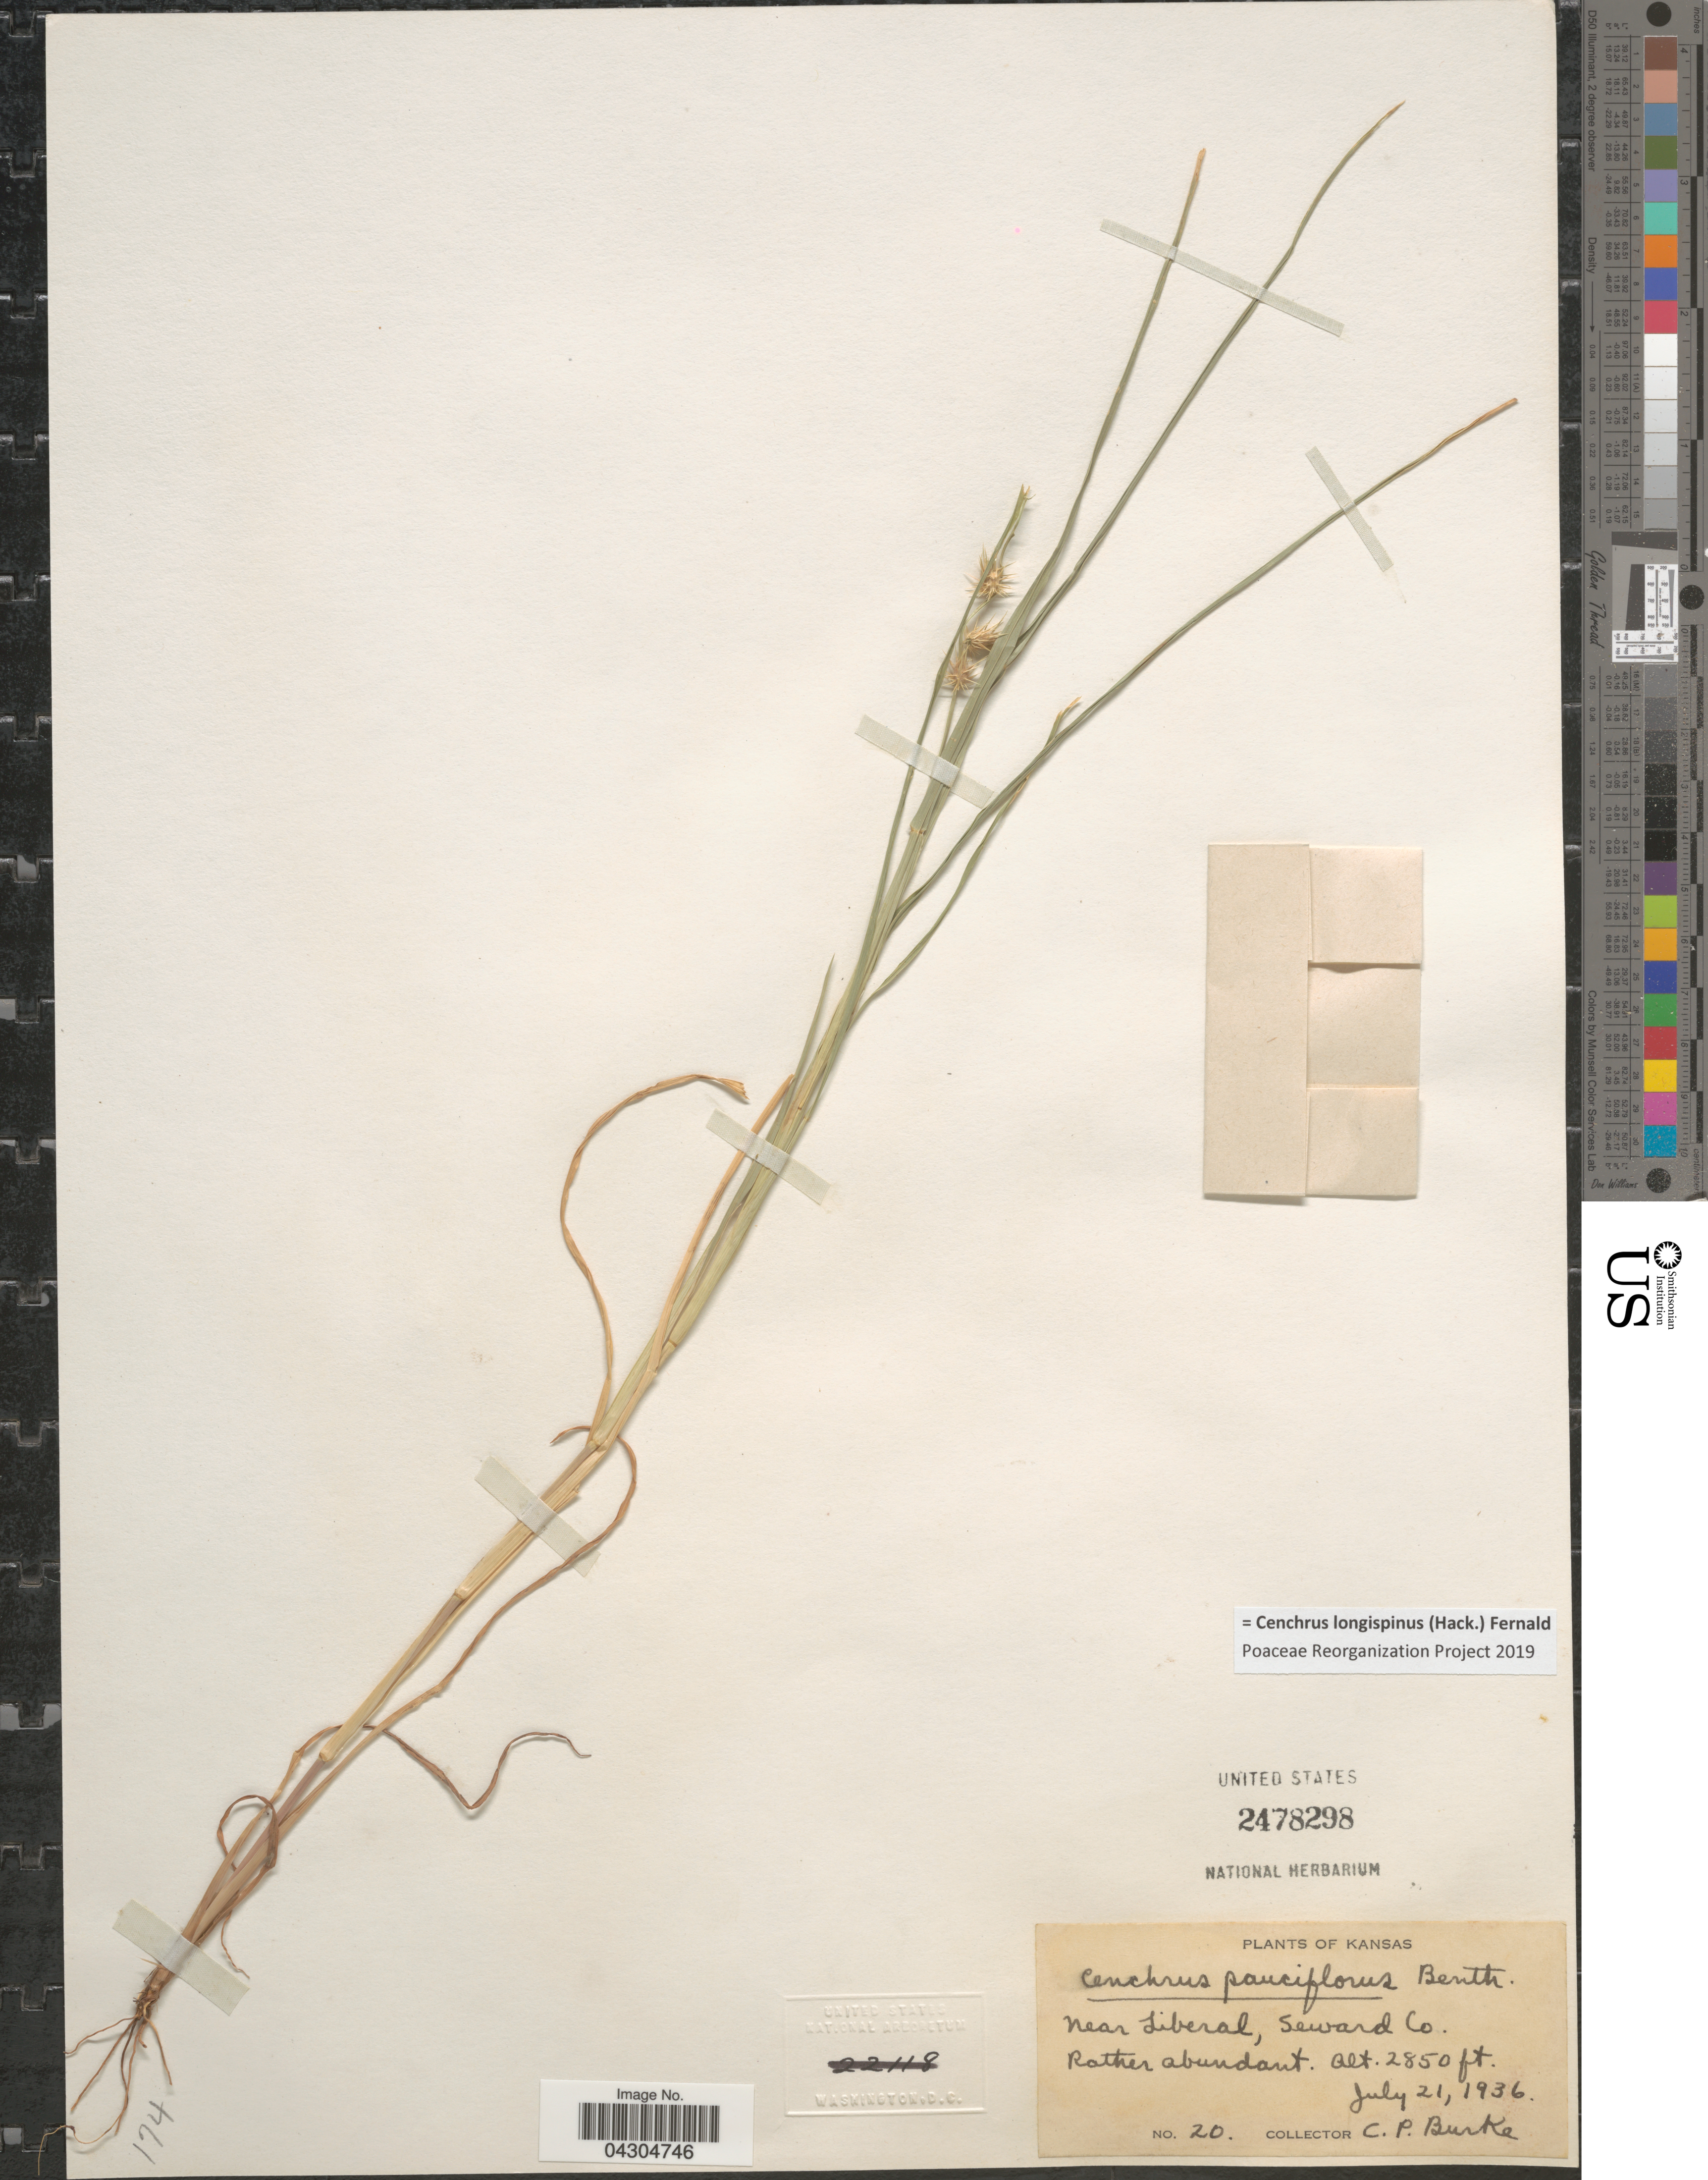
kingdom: Plantae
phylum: Tracheophyta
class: Liliopsida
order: Poales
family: Poaceae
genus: Cenchrus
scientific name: Cenchrus longispinus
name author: (Hack.) Fernald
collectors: C. Burke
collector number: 20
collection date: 1936-07-21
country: United States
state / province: Kansas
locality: Near Liberal. Seward Co.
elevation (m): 869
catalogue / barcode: US 2478298